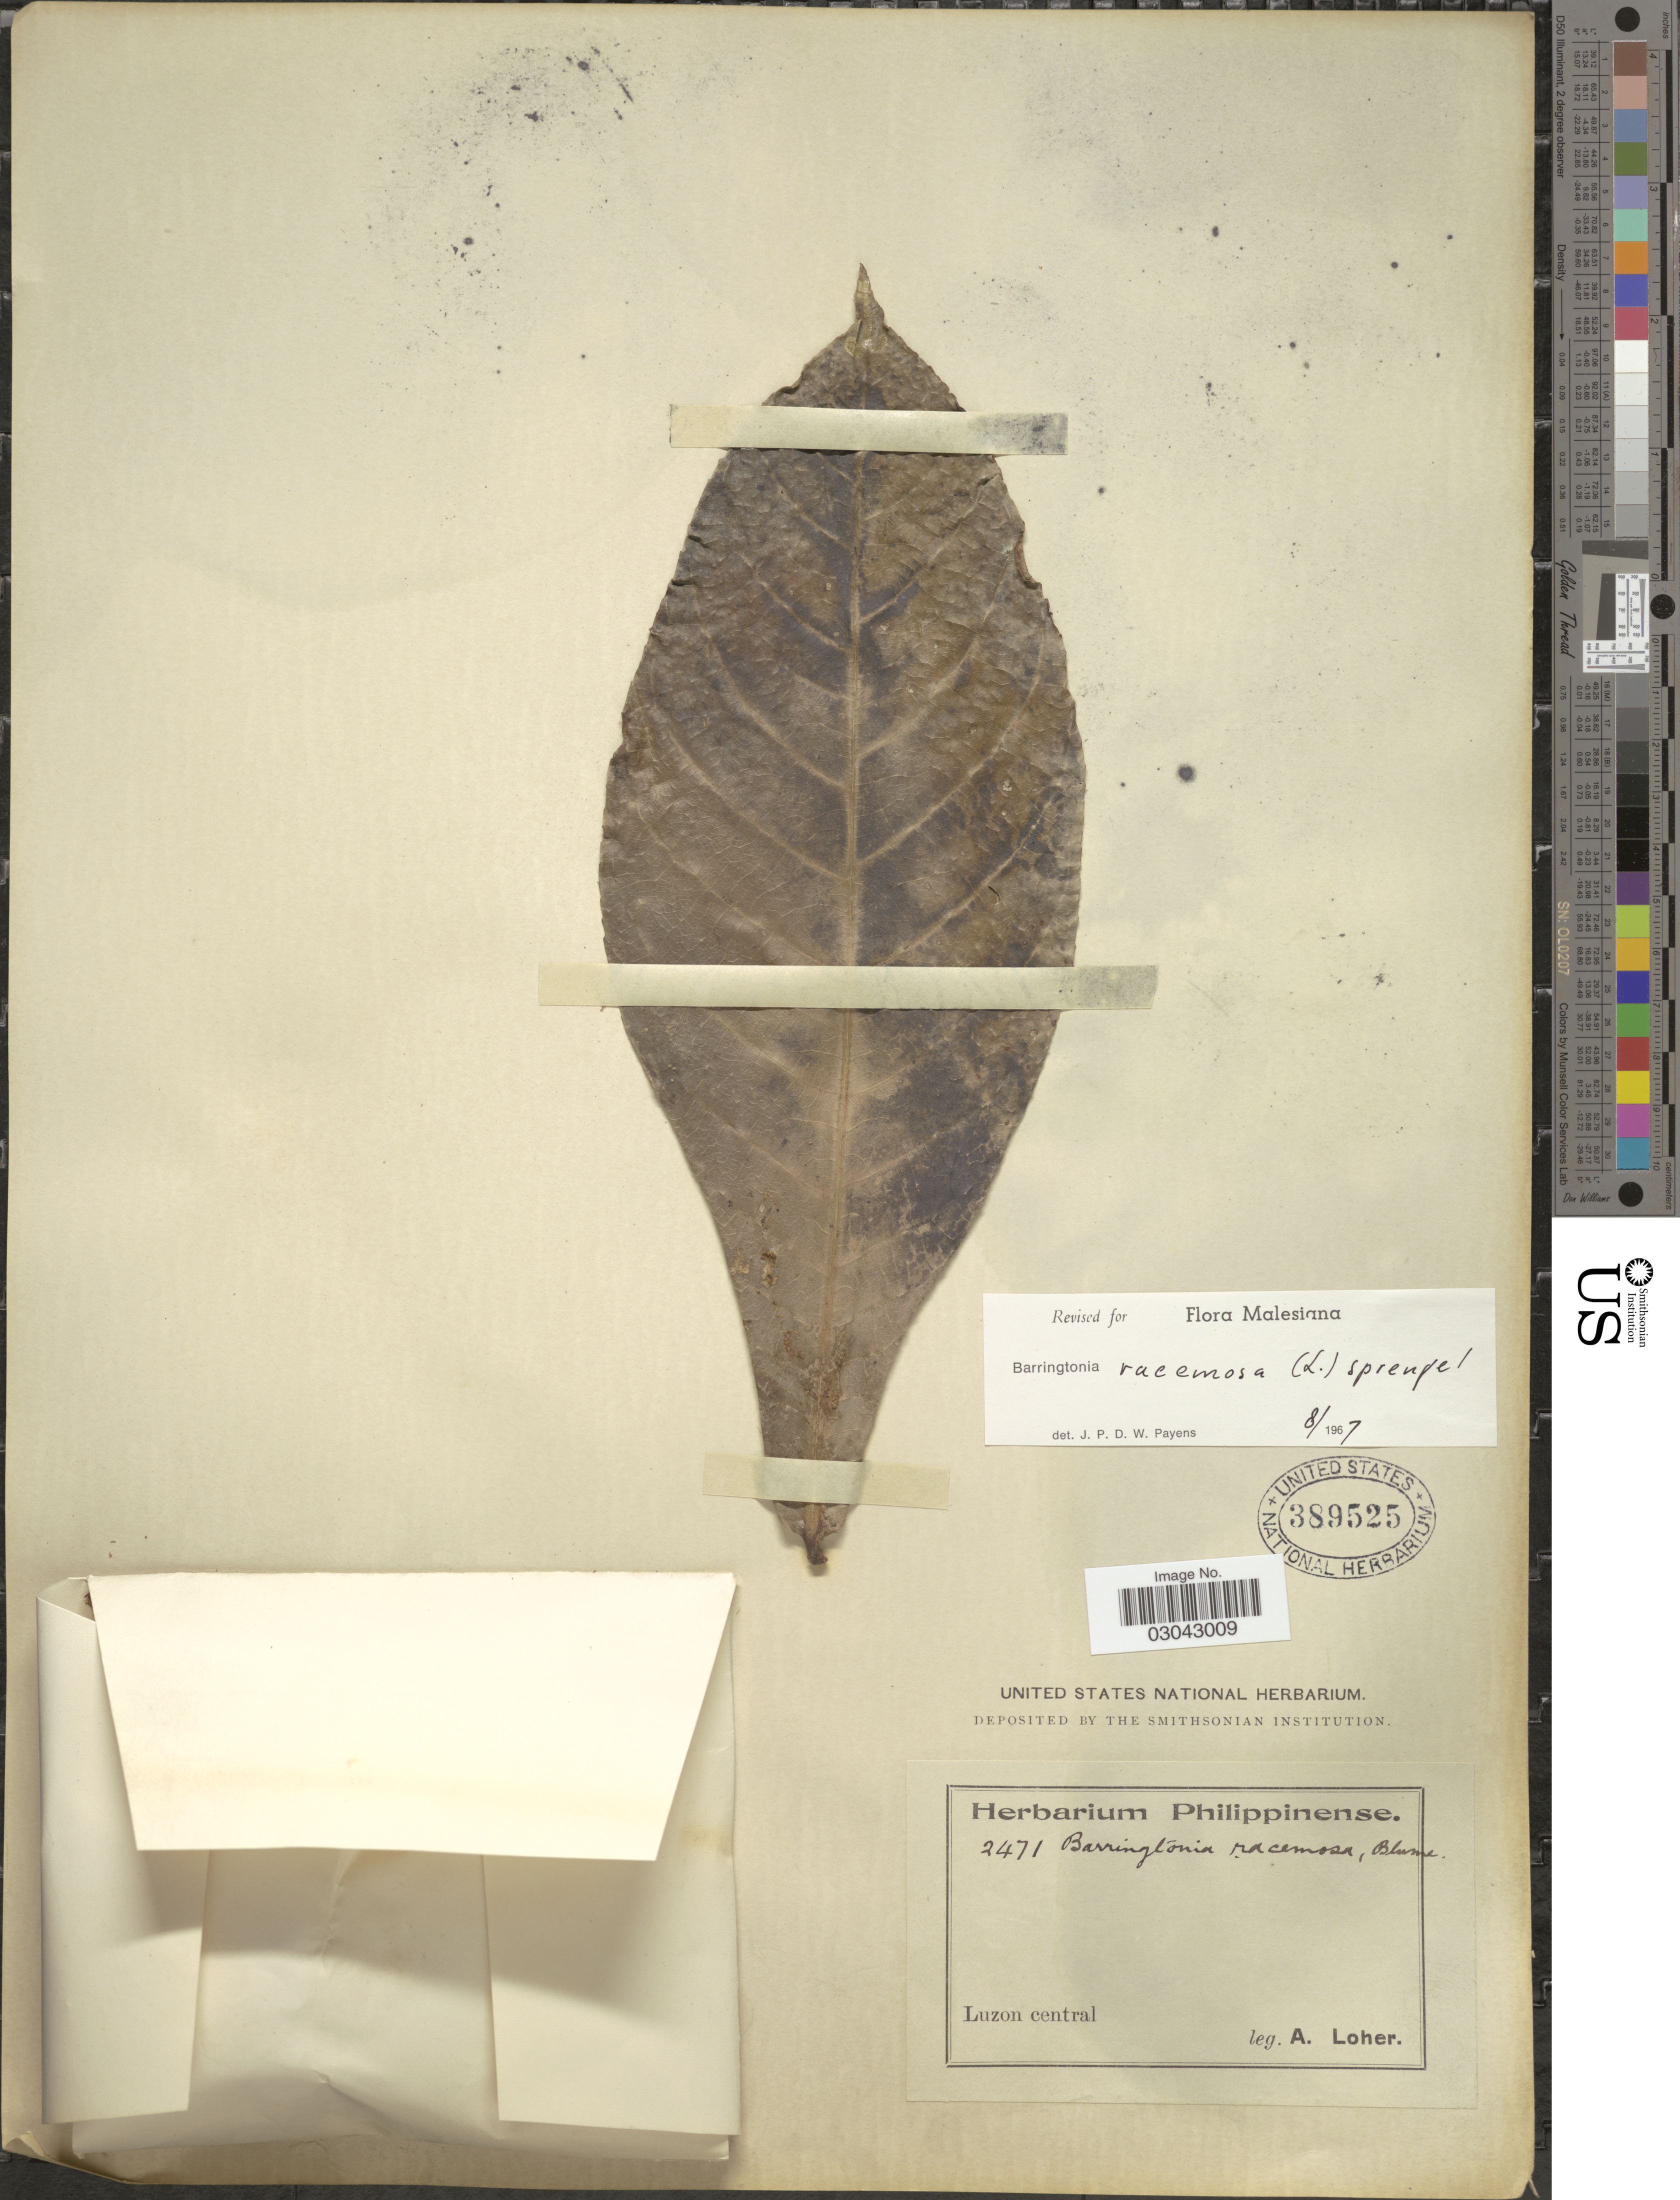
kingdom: Plantae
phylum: Tracheophyta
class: Magnoliopsida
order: Ericales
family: Lecythidaceae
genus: Barringtonia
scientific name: Barringtonia racemosa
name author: (L.) Spreng.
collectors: A. Loher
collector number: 2471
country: Philippines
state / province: Central Luzon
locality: Luzon central.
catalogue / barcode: US 389525